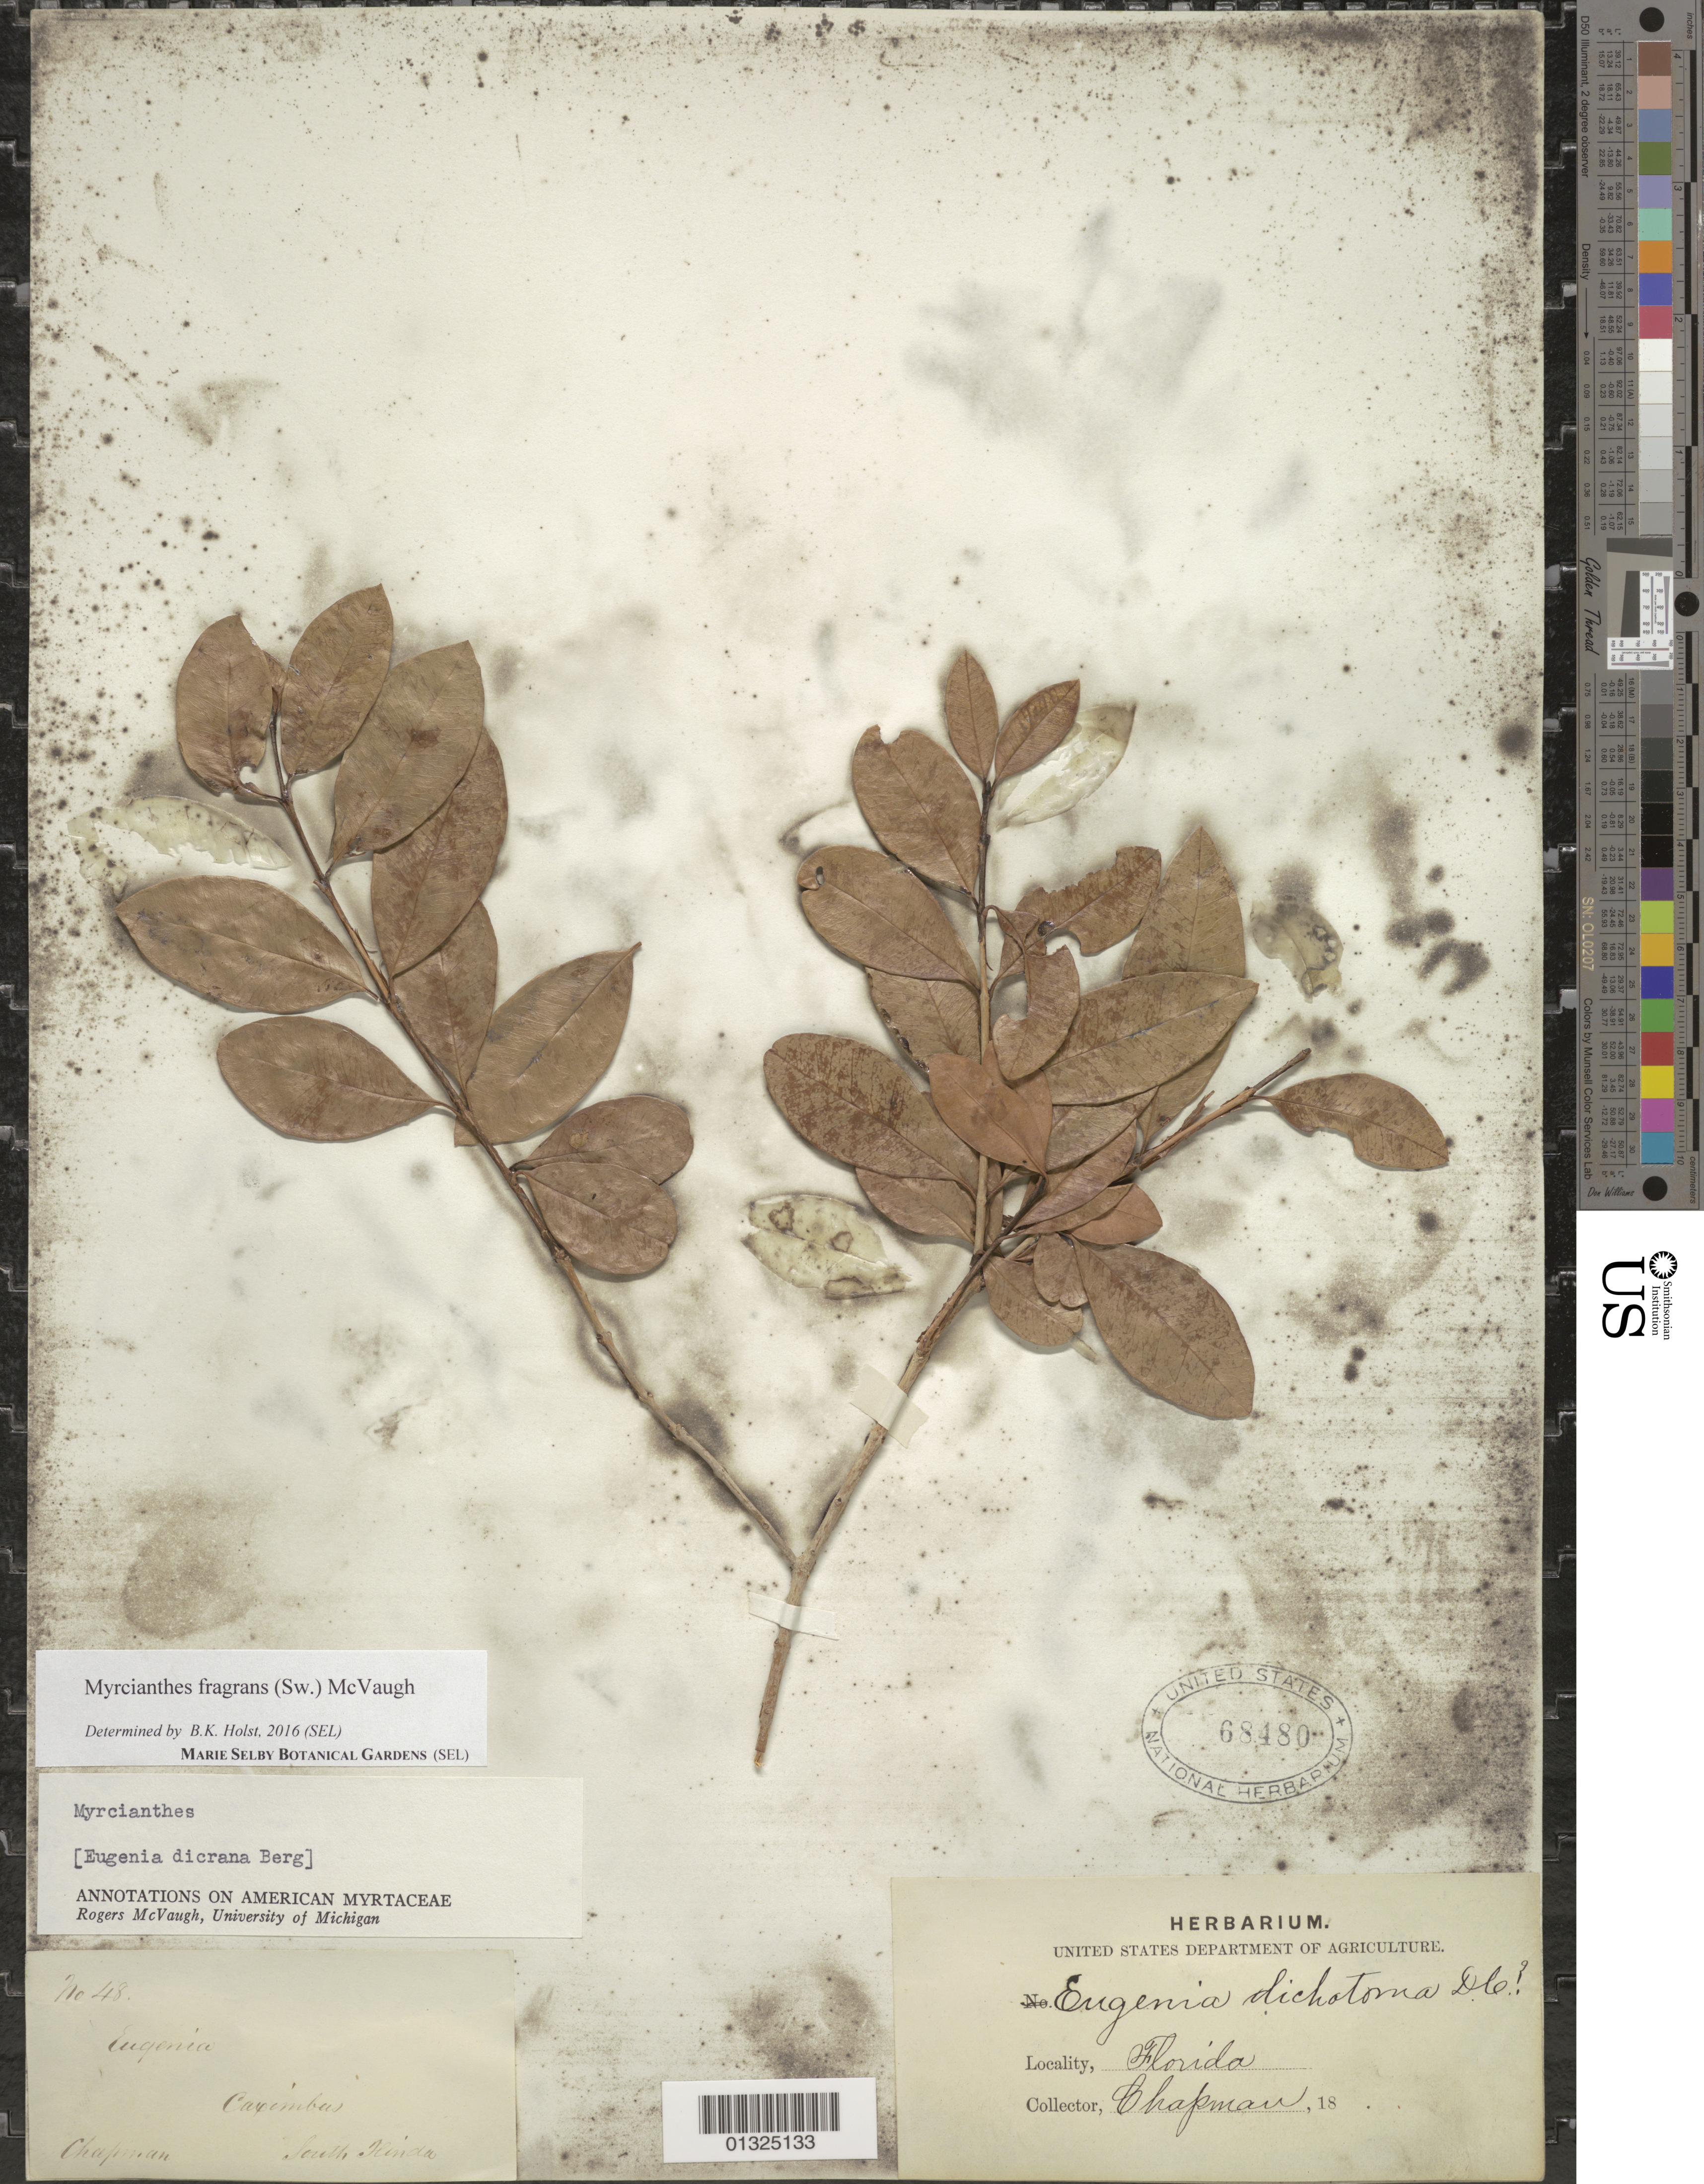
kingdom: Plantae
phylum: Tracheophyta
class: Magnoliopsida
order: Myrtales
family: Myrtaceae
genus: Myrcianthes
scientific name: Myrcianthes fragrans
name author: (Sw.) McVaugh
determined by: Holst, Bruce K.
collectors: ex herb. Chapman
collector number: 48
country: United States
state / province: Florida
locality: Cayimba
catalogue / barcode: US 68480